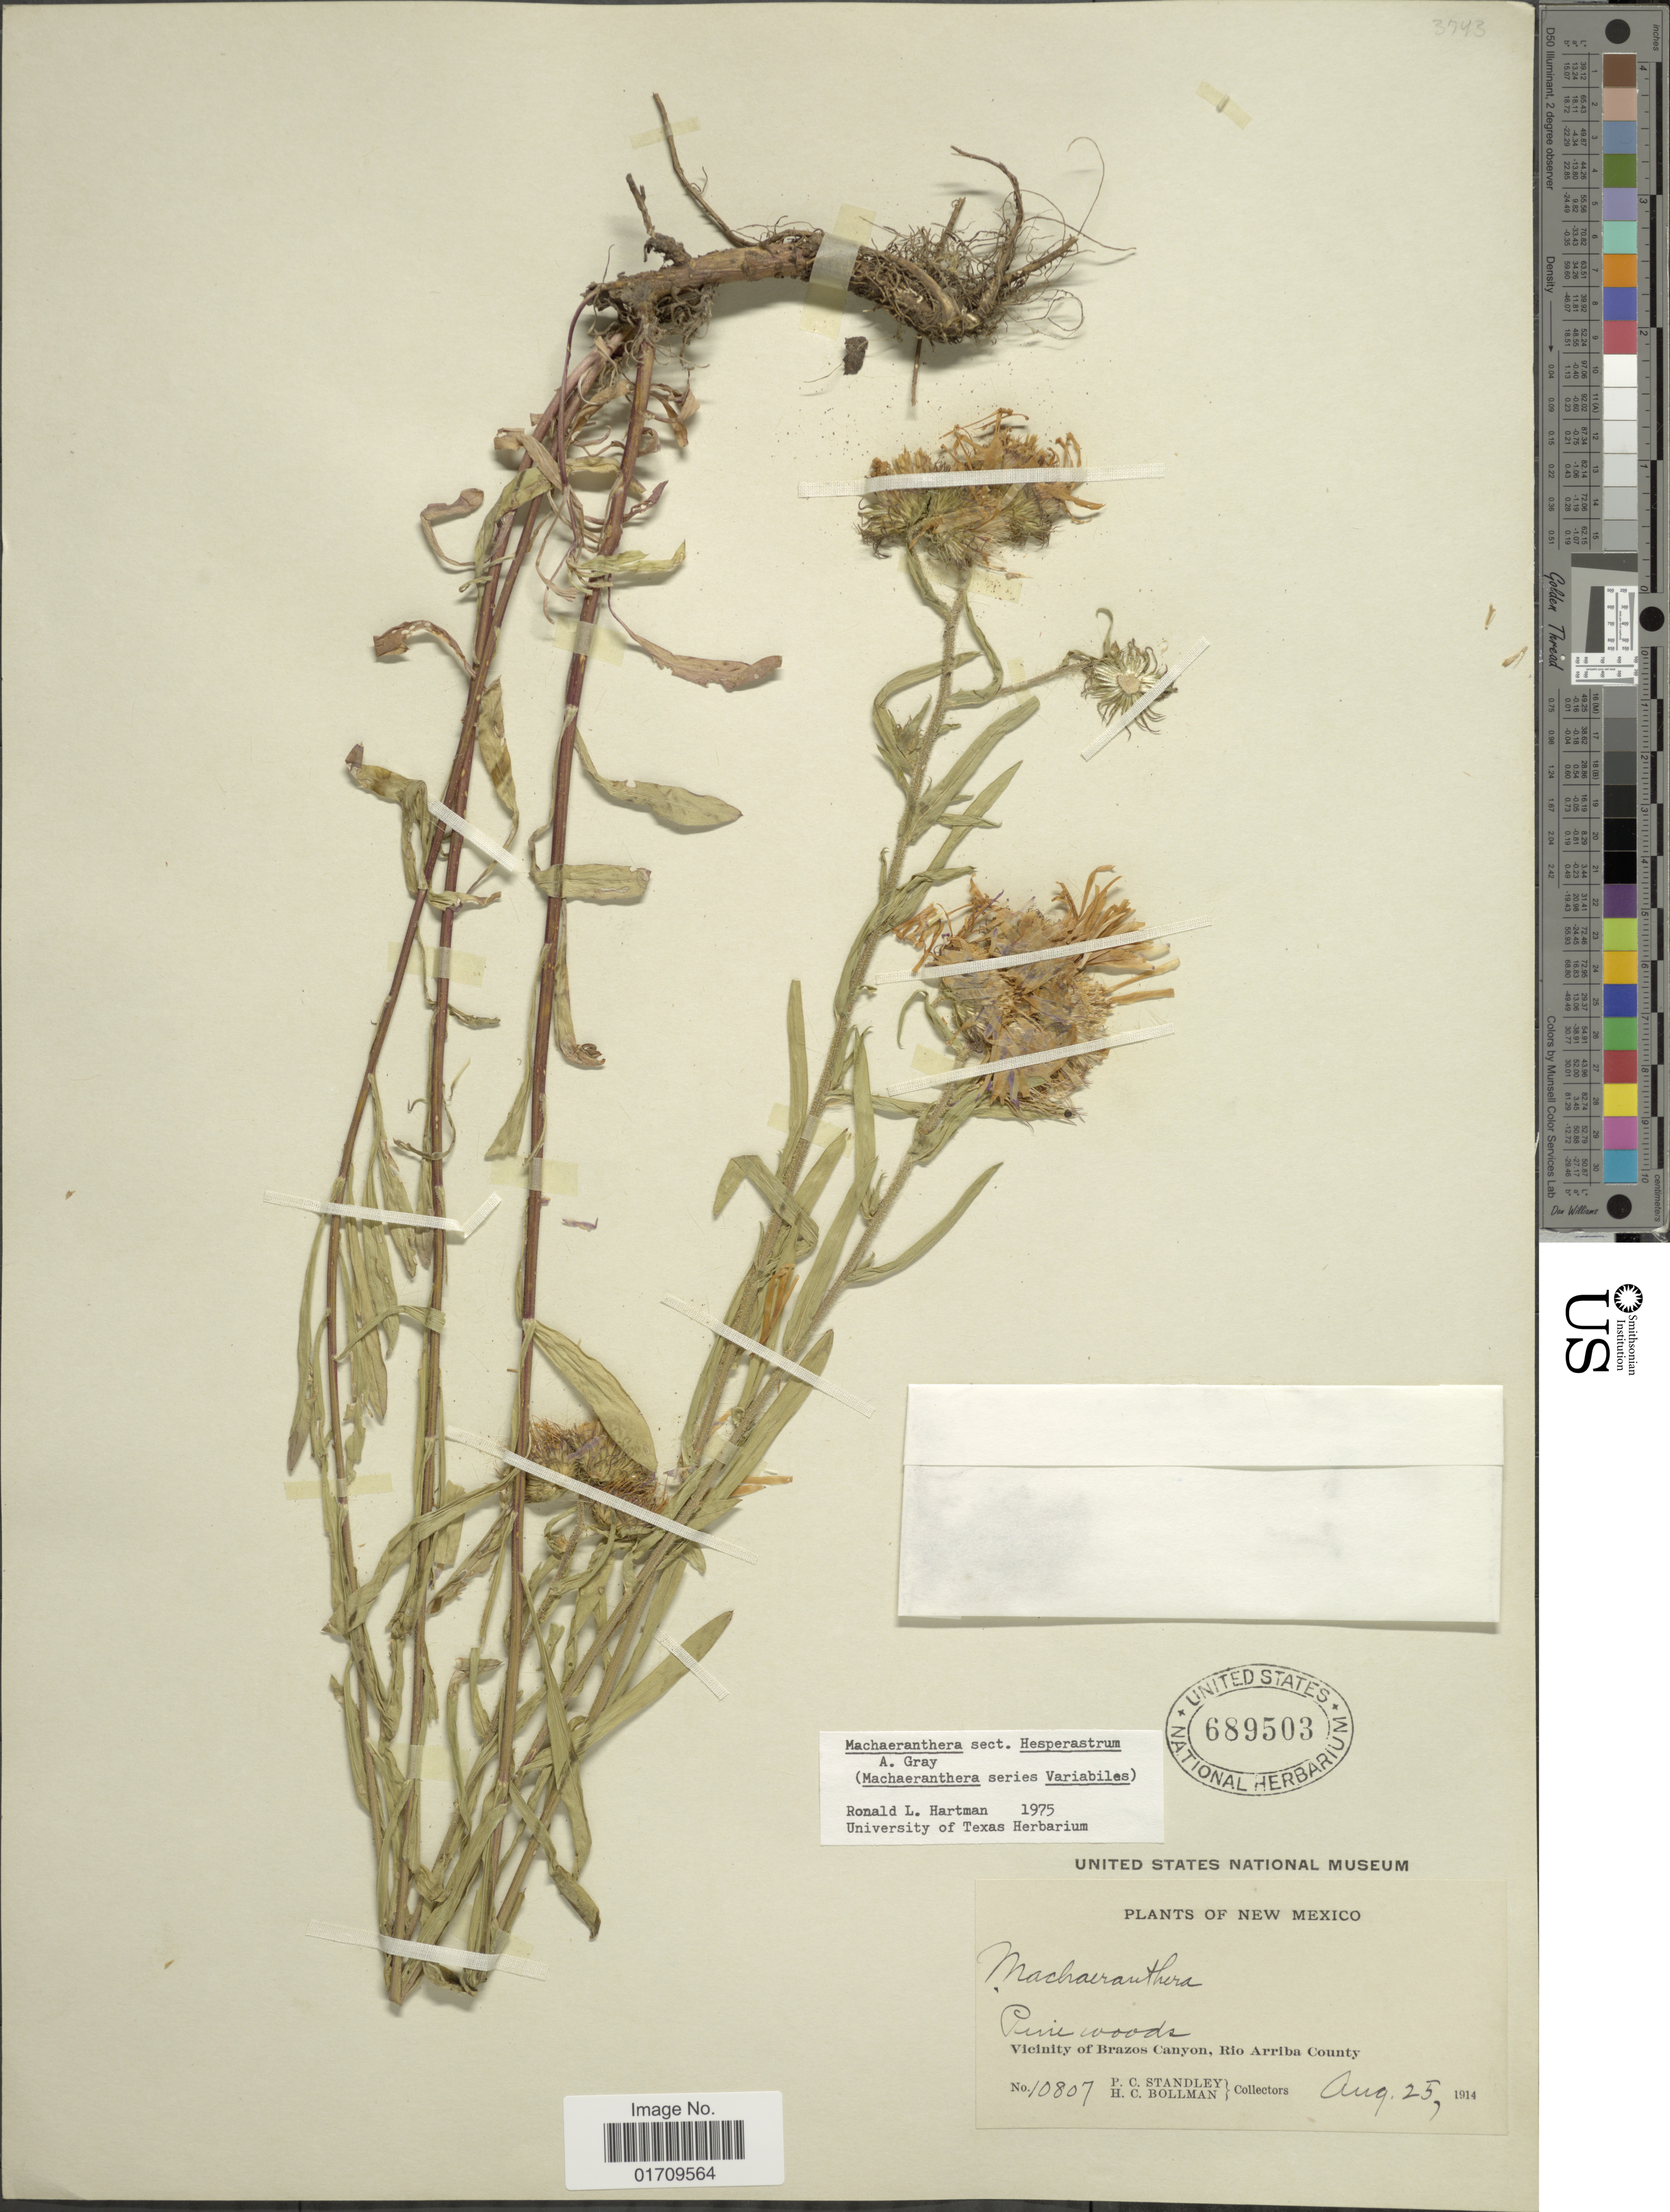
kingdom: Plantae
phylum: Tracheophyta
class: Magnoliopsida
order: Asterales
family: Asteraceae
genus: Machaeranthera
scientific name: Machaeranthera sp.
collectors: P. C. Standley & H. C. Bollman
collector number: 10807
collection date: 1914-08-25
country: United States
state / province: New Mexico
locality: Vicinity of Brazos Canyon, Rio Arriba County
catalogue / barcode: US 689503